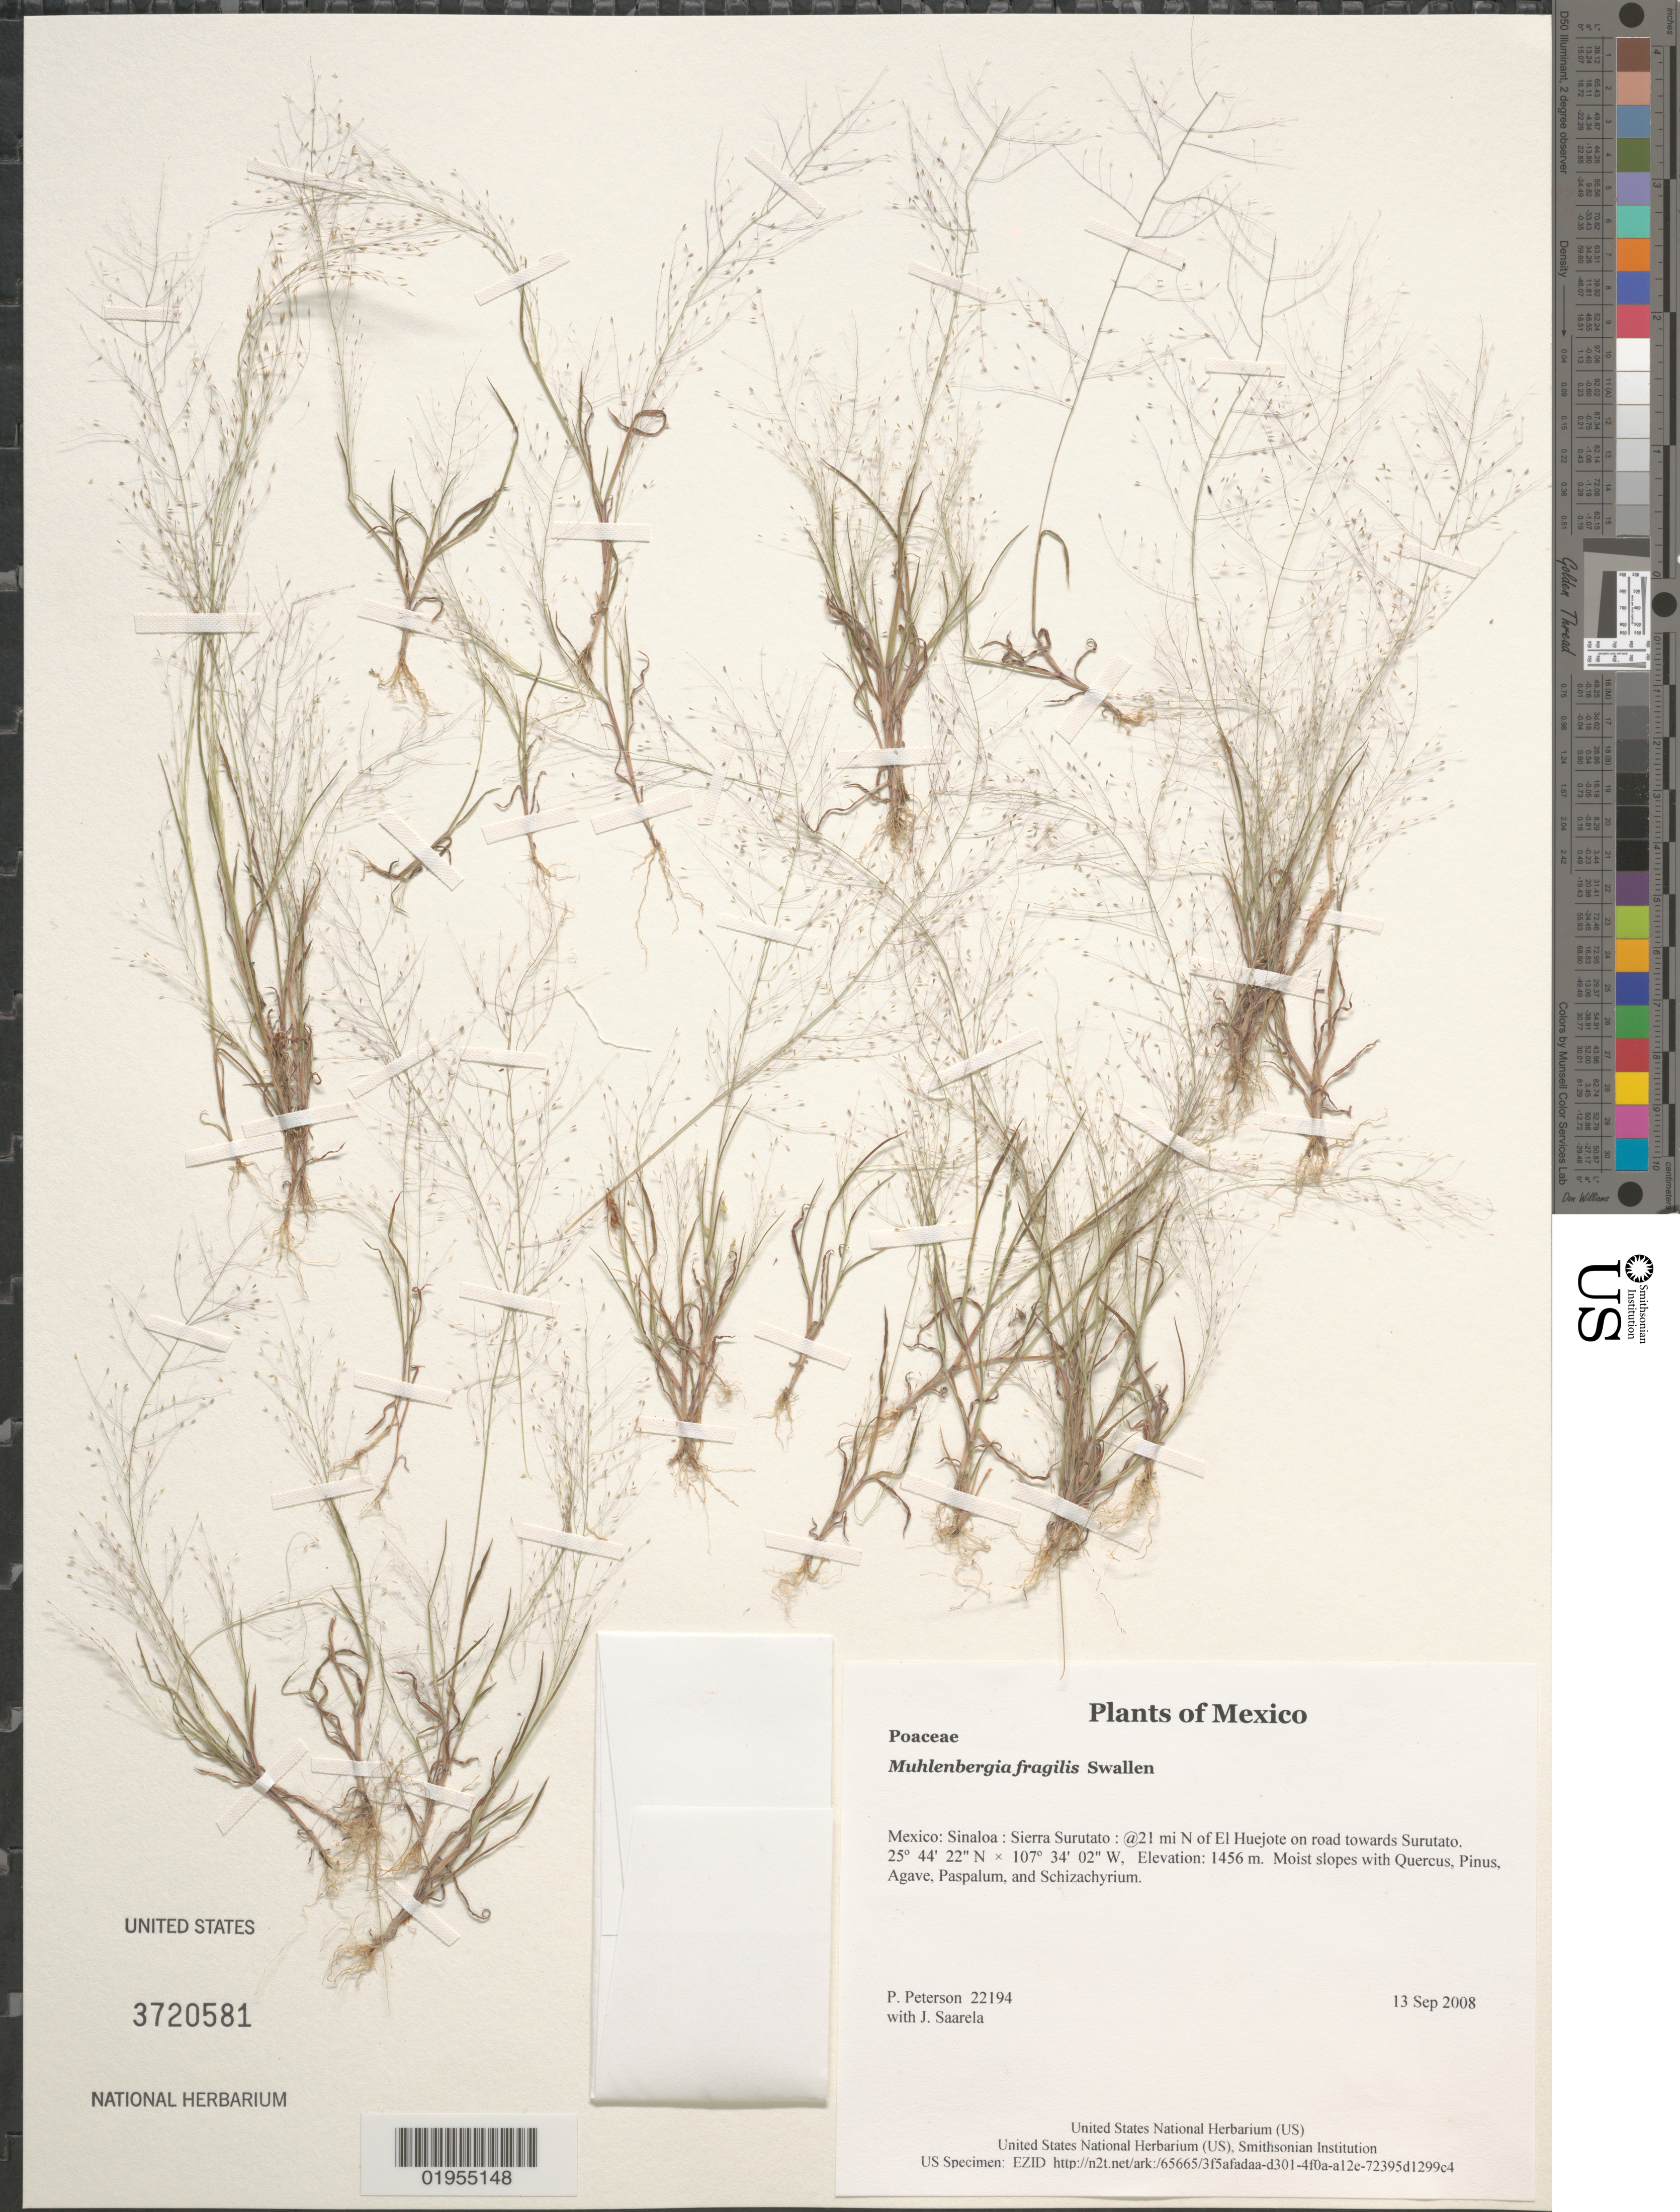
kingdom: Plantae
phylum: Tracheophyta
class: Liliopsida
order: Poales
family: Poaceae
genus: Muhlenbergia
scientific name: Muhlenbergia fragilis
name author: Swallen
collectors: P. M. Peterson & J. Saarela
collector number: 22194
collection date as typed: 13 Sep 2008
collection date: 2008-09-13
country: Mexico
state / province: Sinaloa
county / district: Sierra Surutato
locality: @21 mi N of El Huejote on road towards Surutato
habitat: Moist slopes with Quercus, Pinus, Agave, Paspalum, and Schizachyrium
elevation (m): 1456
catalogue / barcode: US 3720581